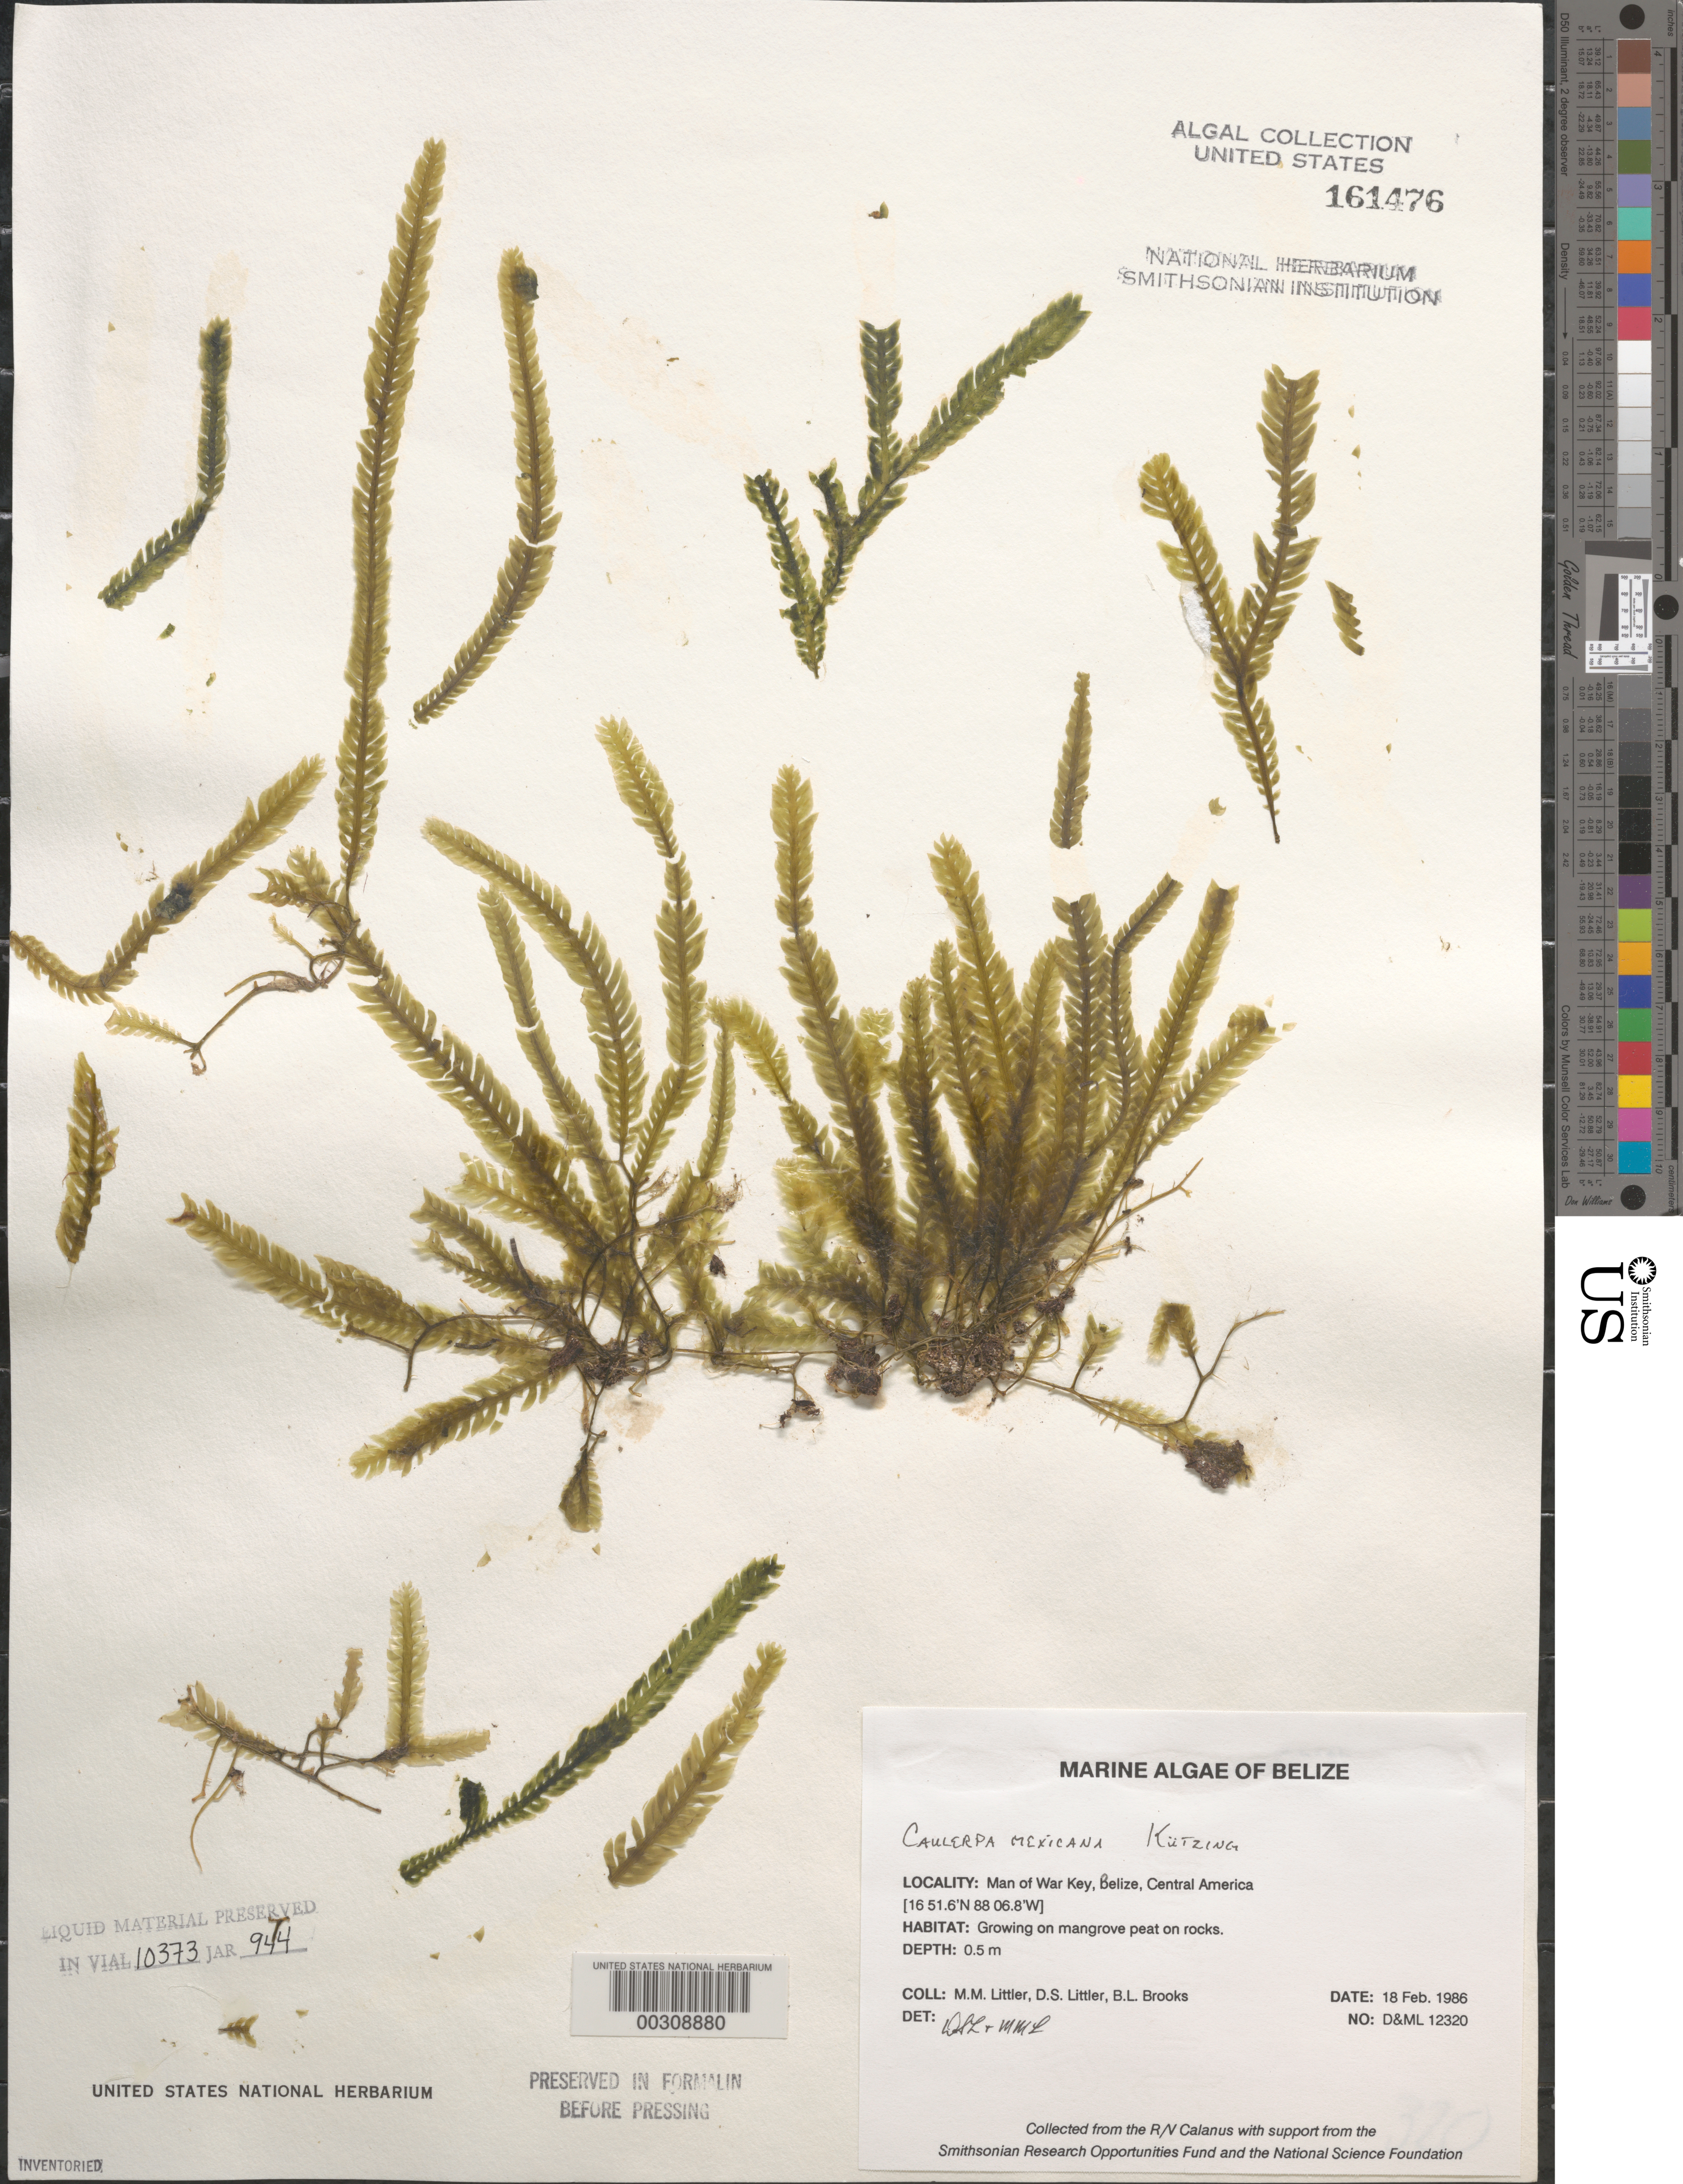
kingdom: Plantae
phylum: Chlorophyta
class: Ulvophyceae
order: Bryopsidales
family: Caulerpaceae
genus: Caulerpa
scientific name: Caulerpa mexicana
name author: Sond. ex Kütz.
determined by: Littler, D. S.; Littler, M. M.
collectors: M. M. Littler, D. S. Littler & B. Brooks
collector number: D&ML 12320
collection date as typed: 18 Feb 1986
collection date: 1986-02-18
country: Belize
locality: Man-of-War Key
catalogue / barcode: US 161476